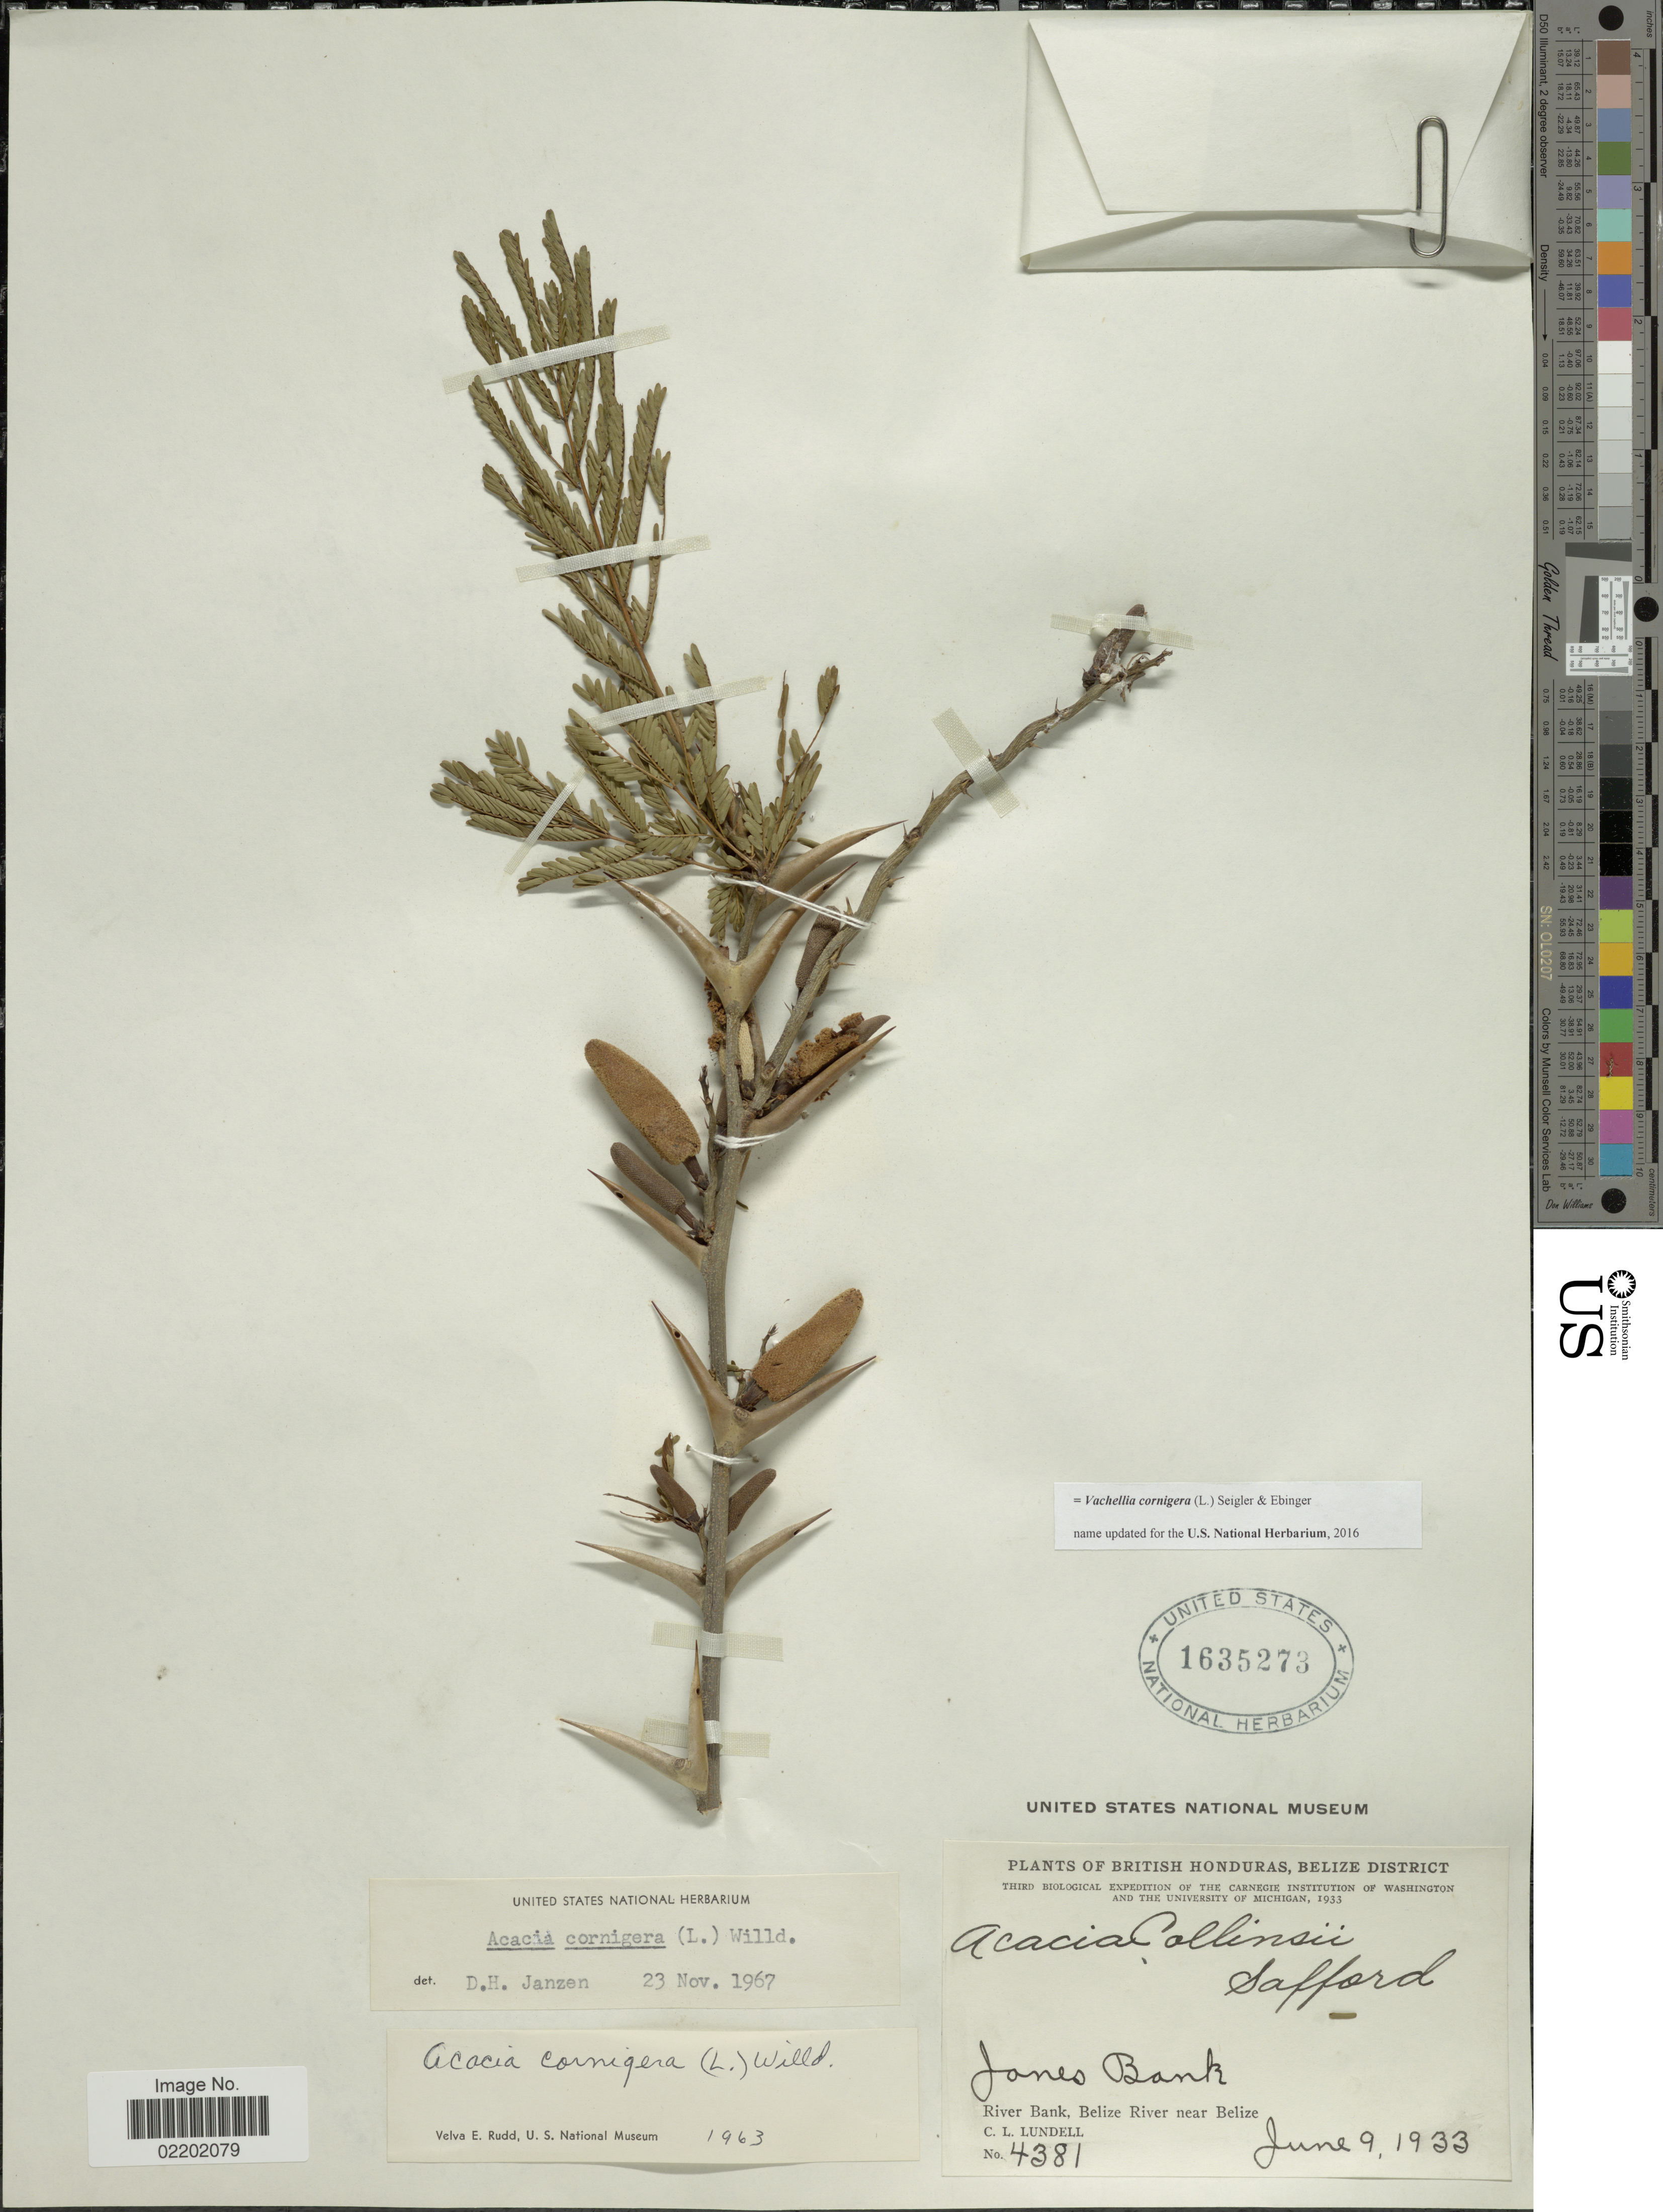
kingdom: Plantae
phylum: Tracheophyta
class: Magnoliopsida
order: Fabales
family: Fabaceae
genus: Vachellia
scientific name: Vachellia cornigera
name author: (L.) Seigler & Ebinger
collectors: C. L. Lundell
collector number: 4381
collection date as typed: Jun 9 1933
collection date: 1933-06-09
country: Belize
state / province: Belize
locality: Belize River, Jones Bank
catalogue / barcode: US 1635273